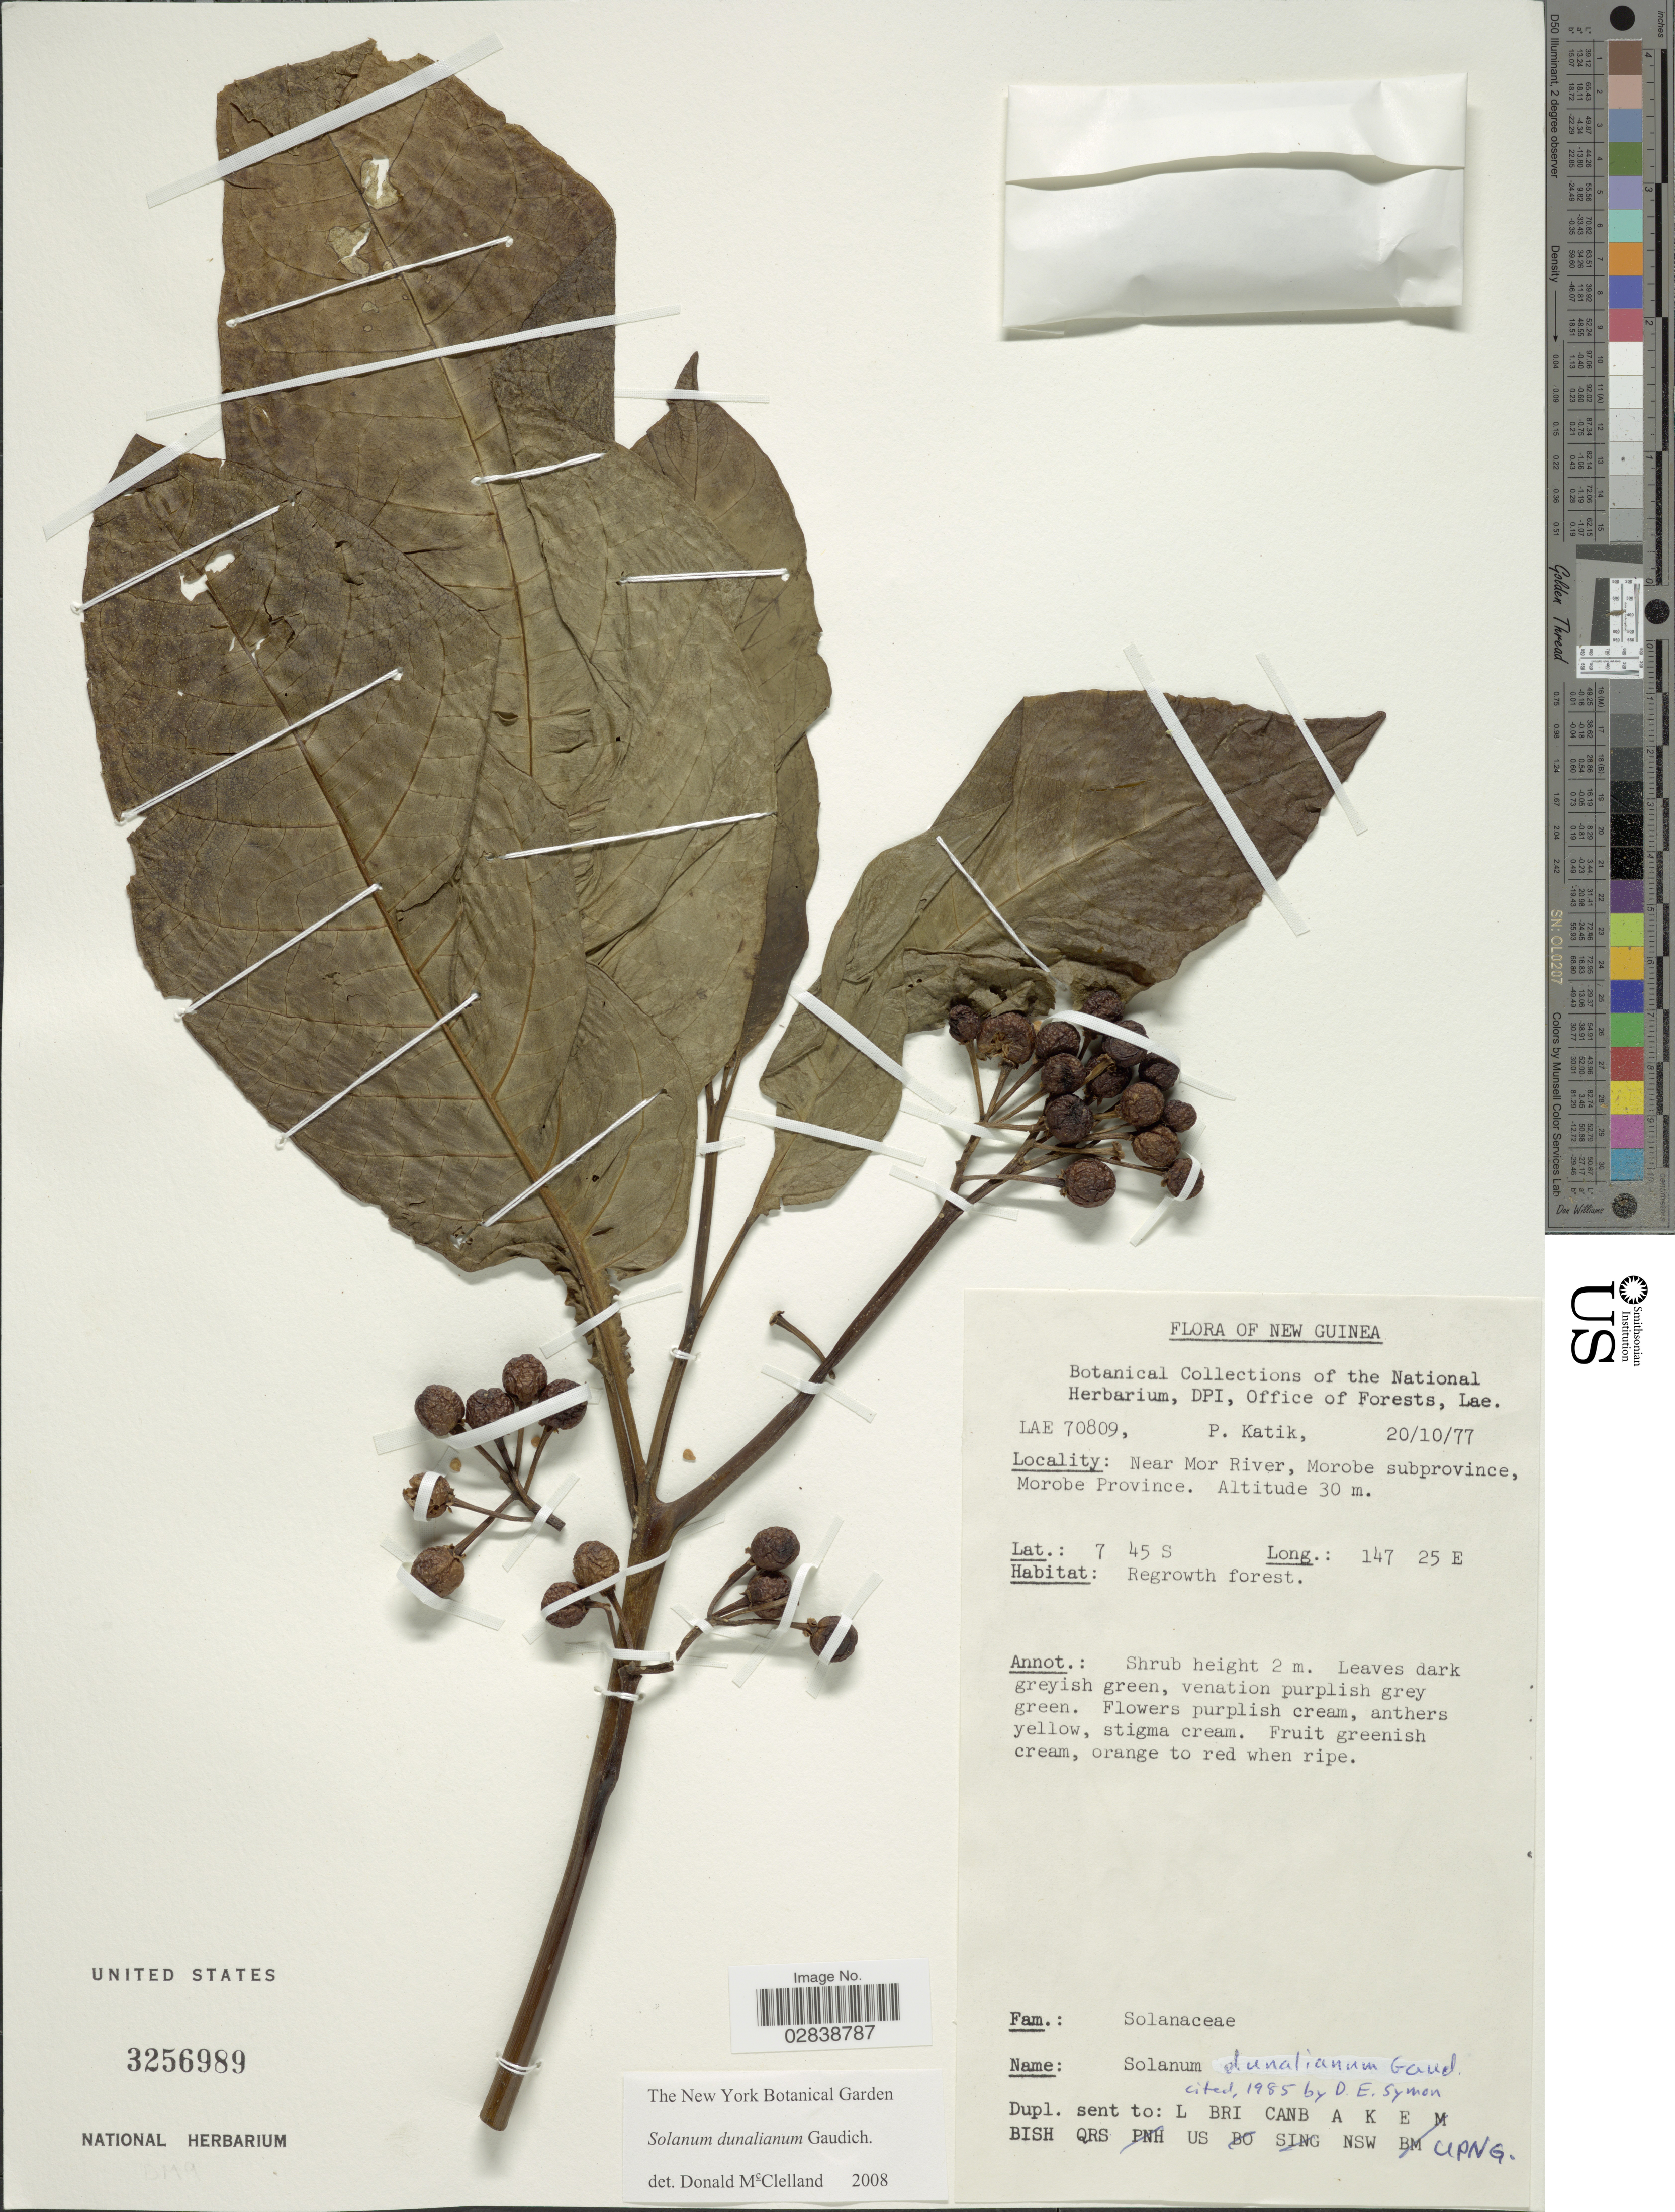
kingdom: Plantae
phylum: Tracheophyta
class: Magnoliopsida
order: Solanales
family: Solanaceae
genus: Solanum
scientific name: Solanum dunalianum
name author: Gaudich.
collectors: P. Katik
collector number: LAE 70809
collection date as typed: Transcribed d/m/y: 20/10/77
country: Papua New Guinea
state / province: Morobe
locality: New Guinea. Near Mor River, Morobe subprovince, Morobe Province.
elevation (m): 30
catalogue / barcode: US 3256989